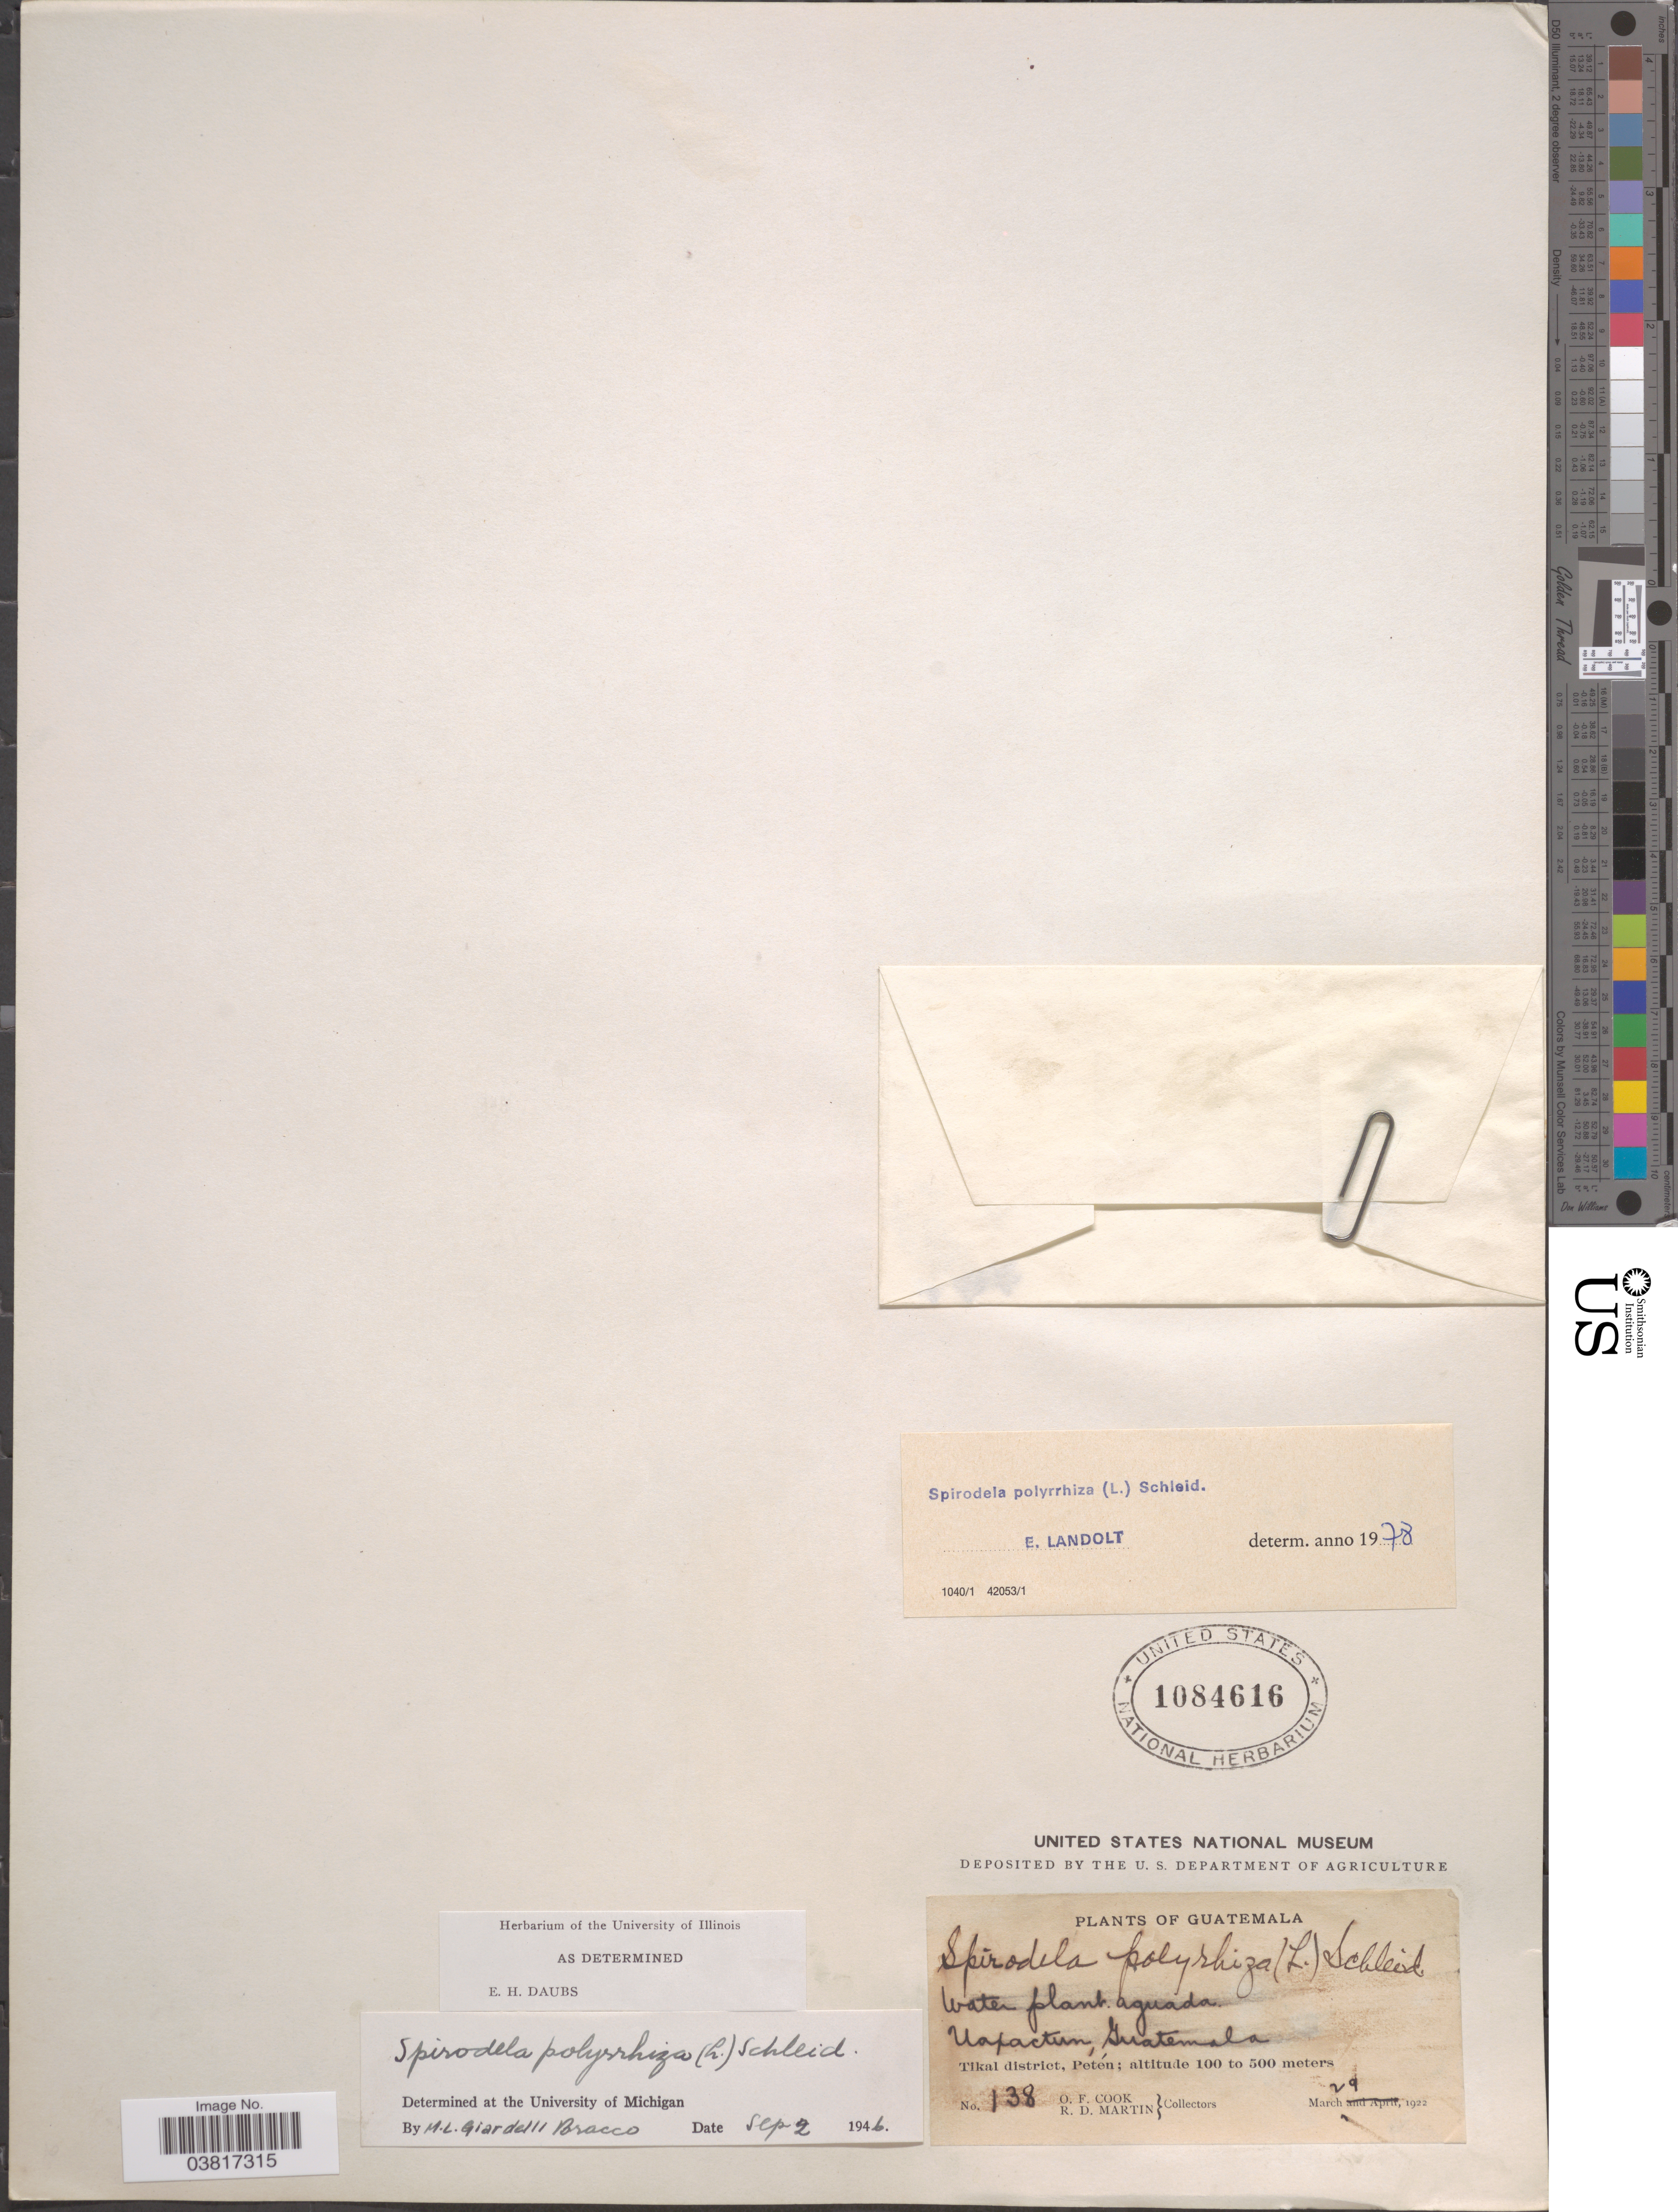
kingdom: Plantae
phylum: Tracheophyta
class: Liliopsida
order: Alismatales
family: Araceae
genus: Spirodela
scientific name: Spirodela polyrrhiza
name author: (L.) Schleid.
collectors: O. F. Cook & R. D. Martin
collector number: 138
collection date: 1922-03-29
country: Guatemala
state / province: El Peten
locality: Uaxactum, Tikal district, Petén.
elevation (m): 100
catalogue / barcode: US 1084616